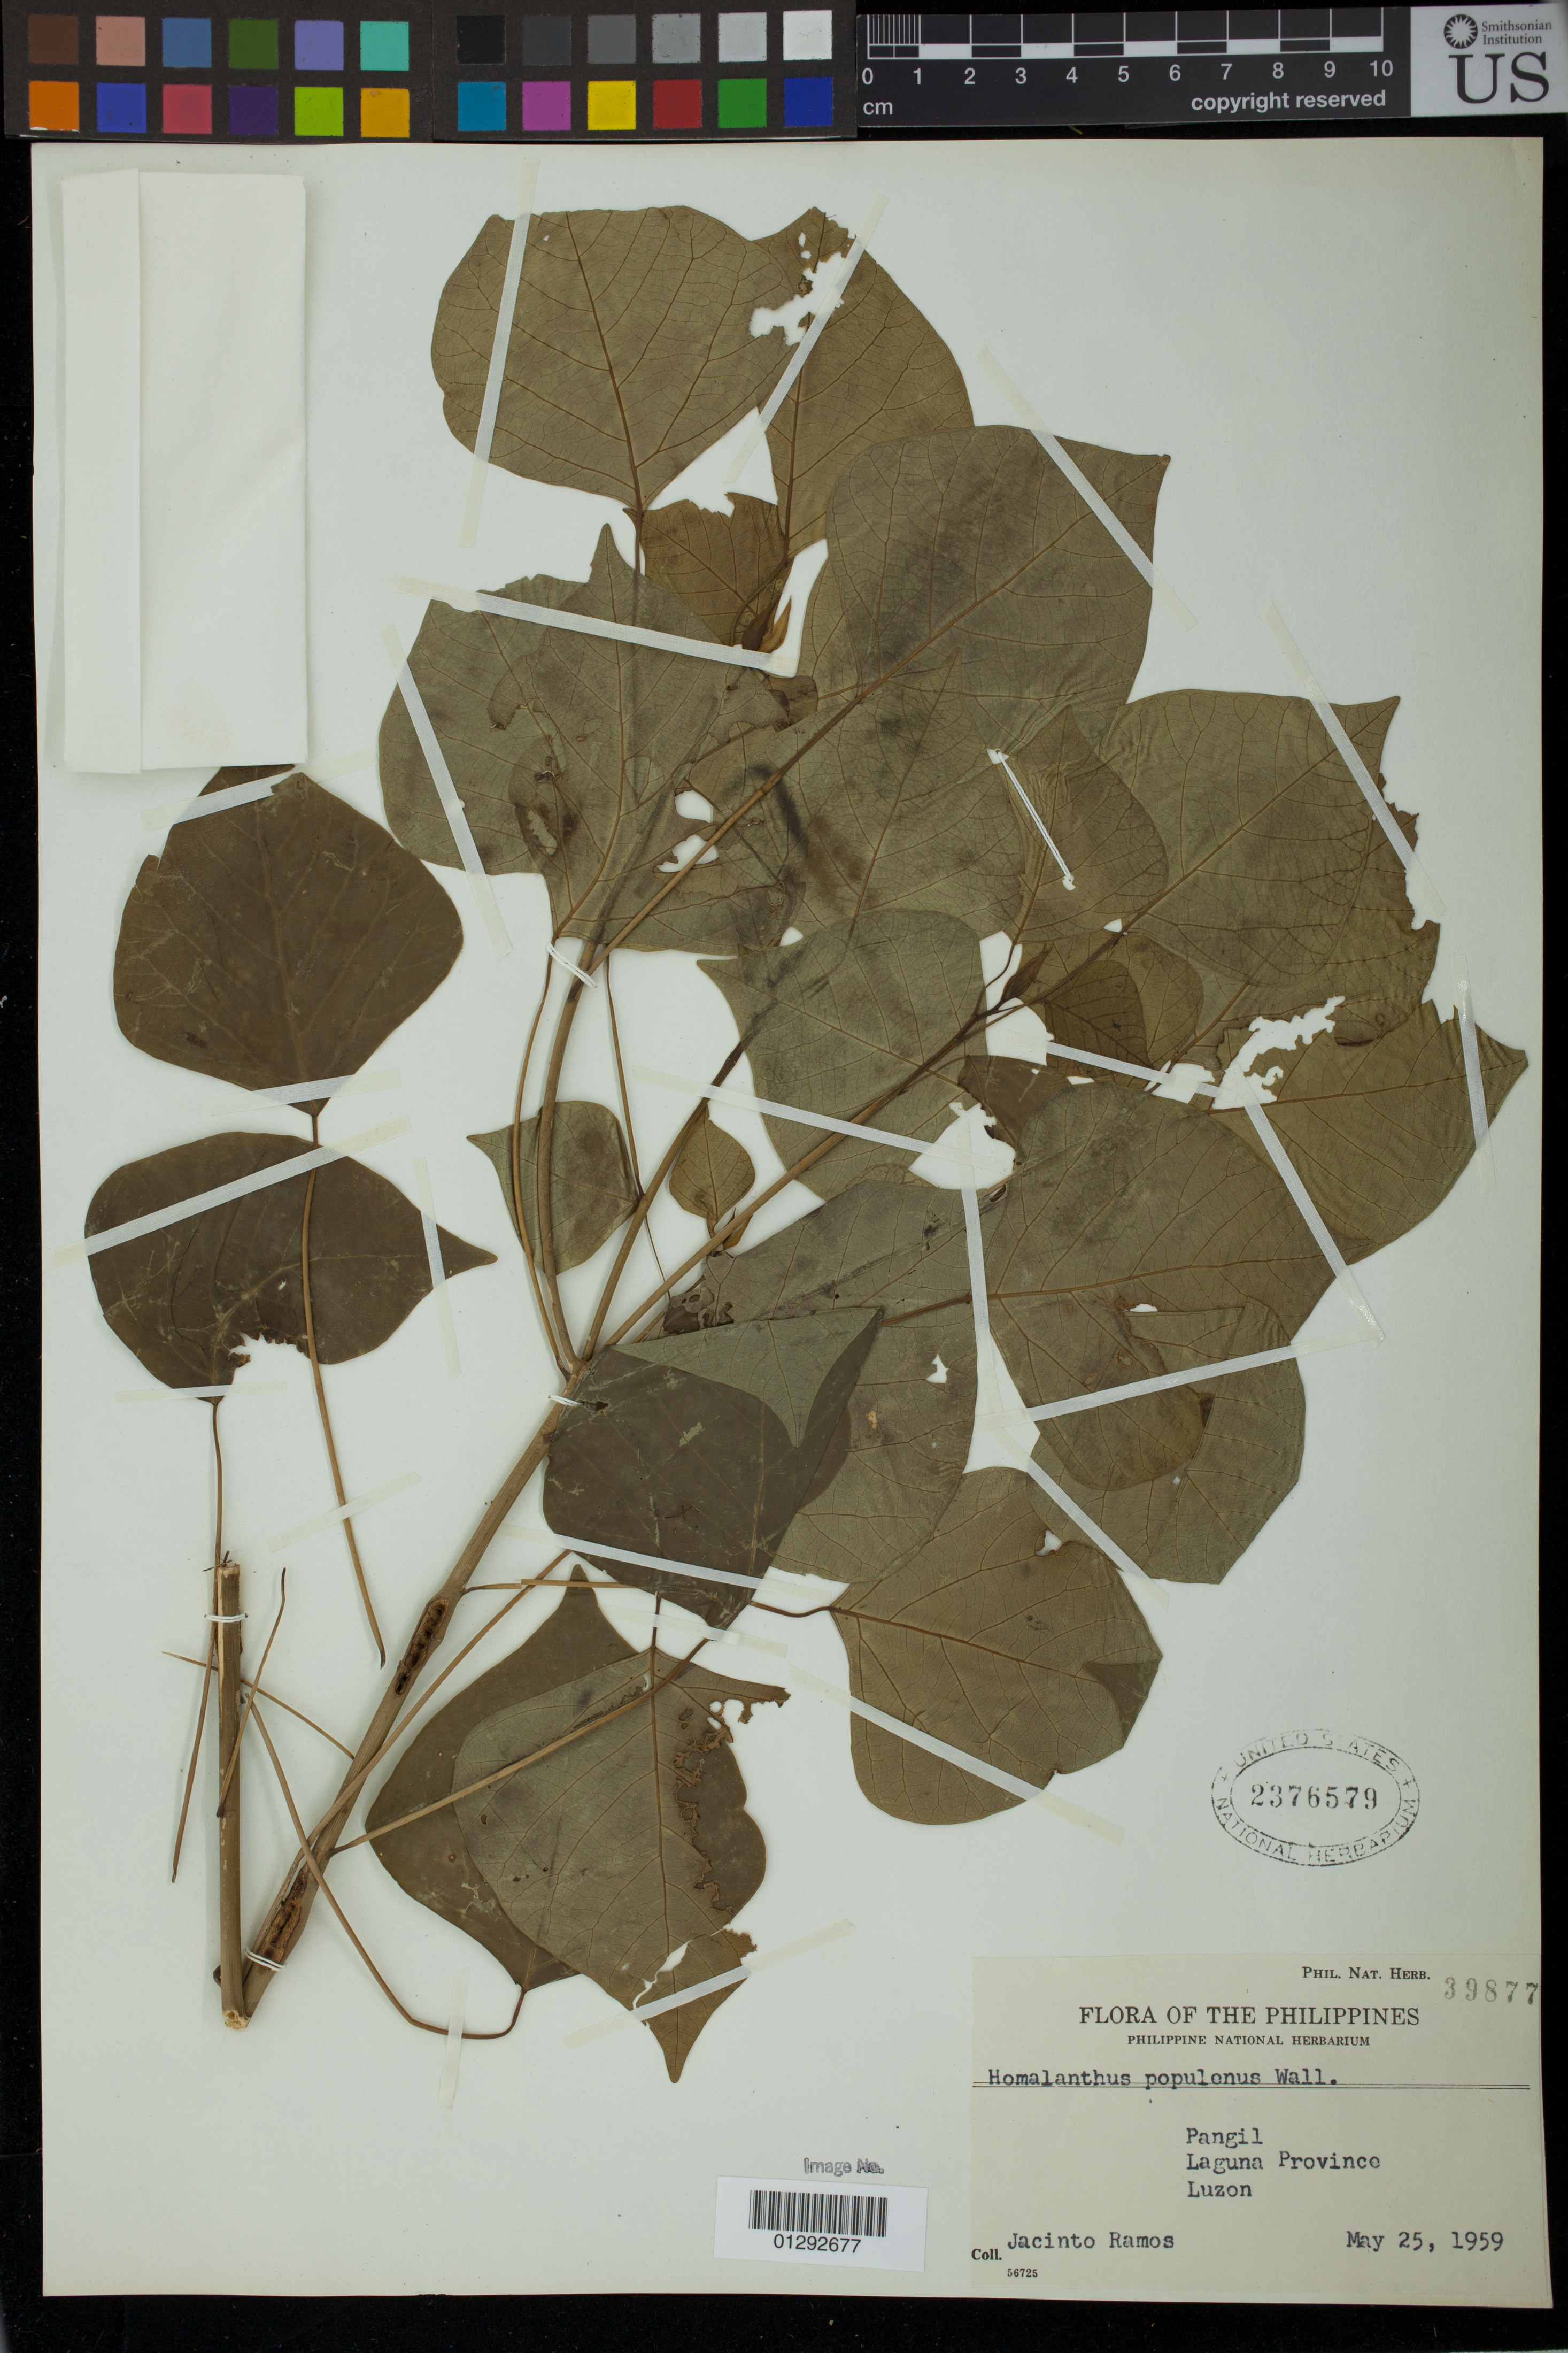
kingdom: Plantae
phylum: Tracheophyta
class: Magnoliopsida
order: Malpighiales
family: Euphorbiaceae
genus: Homalanthus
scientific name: Homalanthus populneus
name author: (Geiseler) Kuntze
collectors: J. Ramos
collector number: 39877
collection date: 1959-05-25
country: Philippines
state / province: Calabarzon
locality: Pangil. Laguna Province. Luzon.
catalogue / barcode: US 2376579